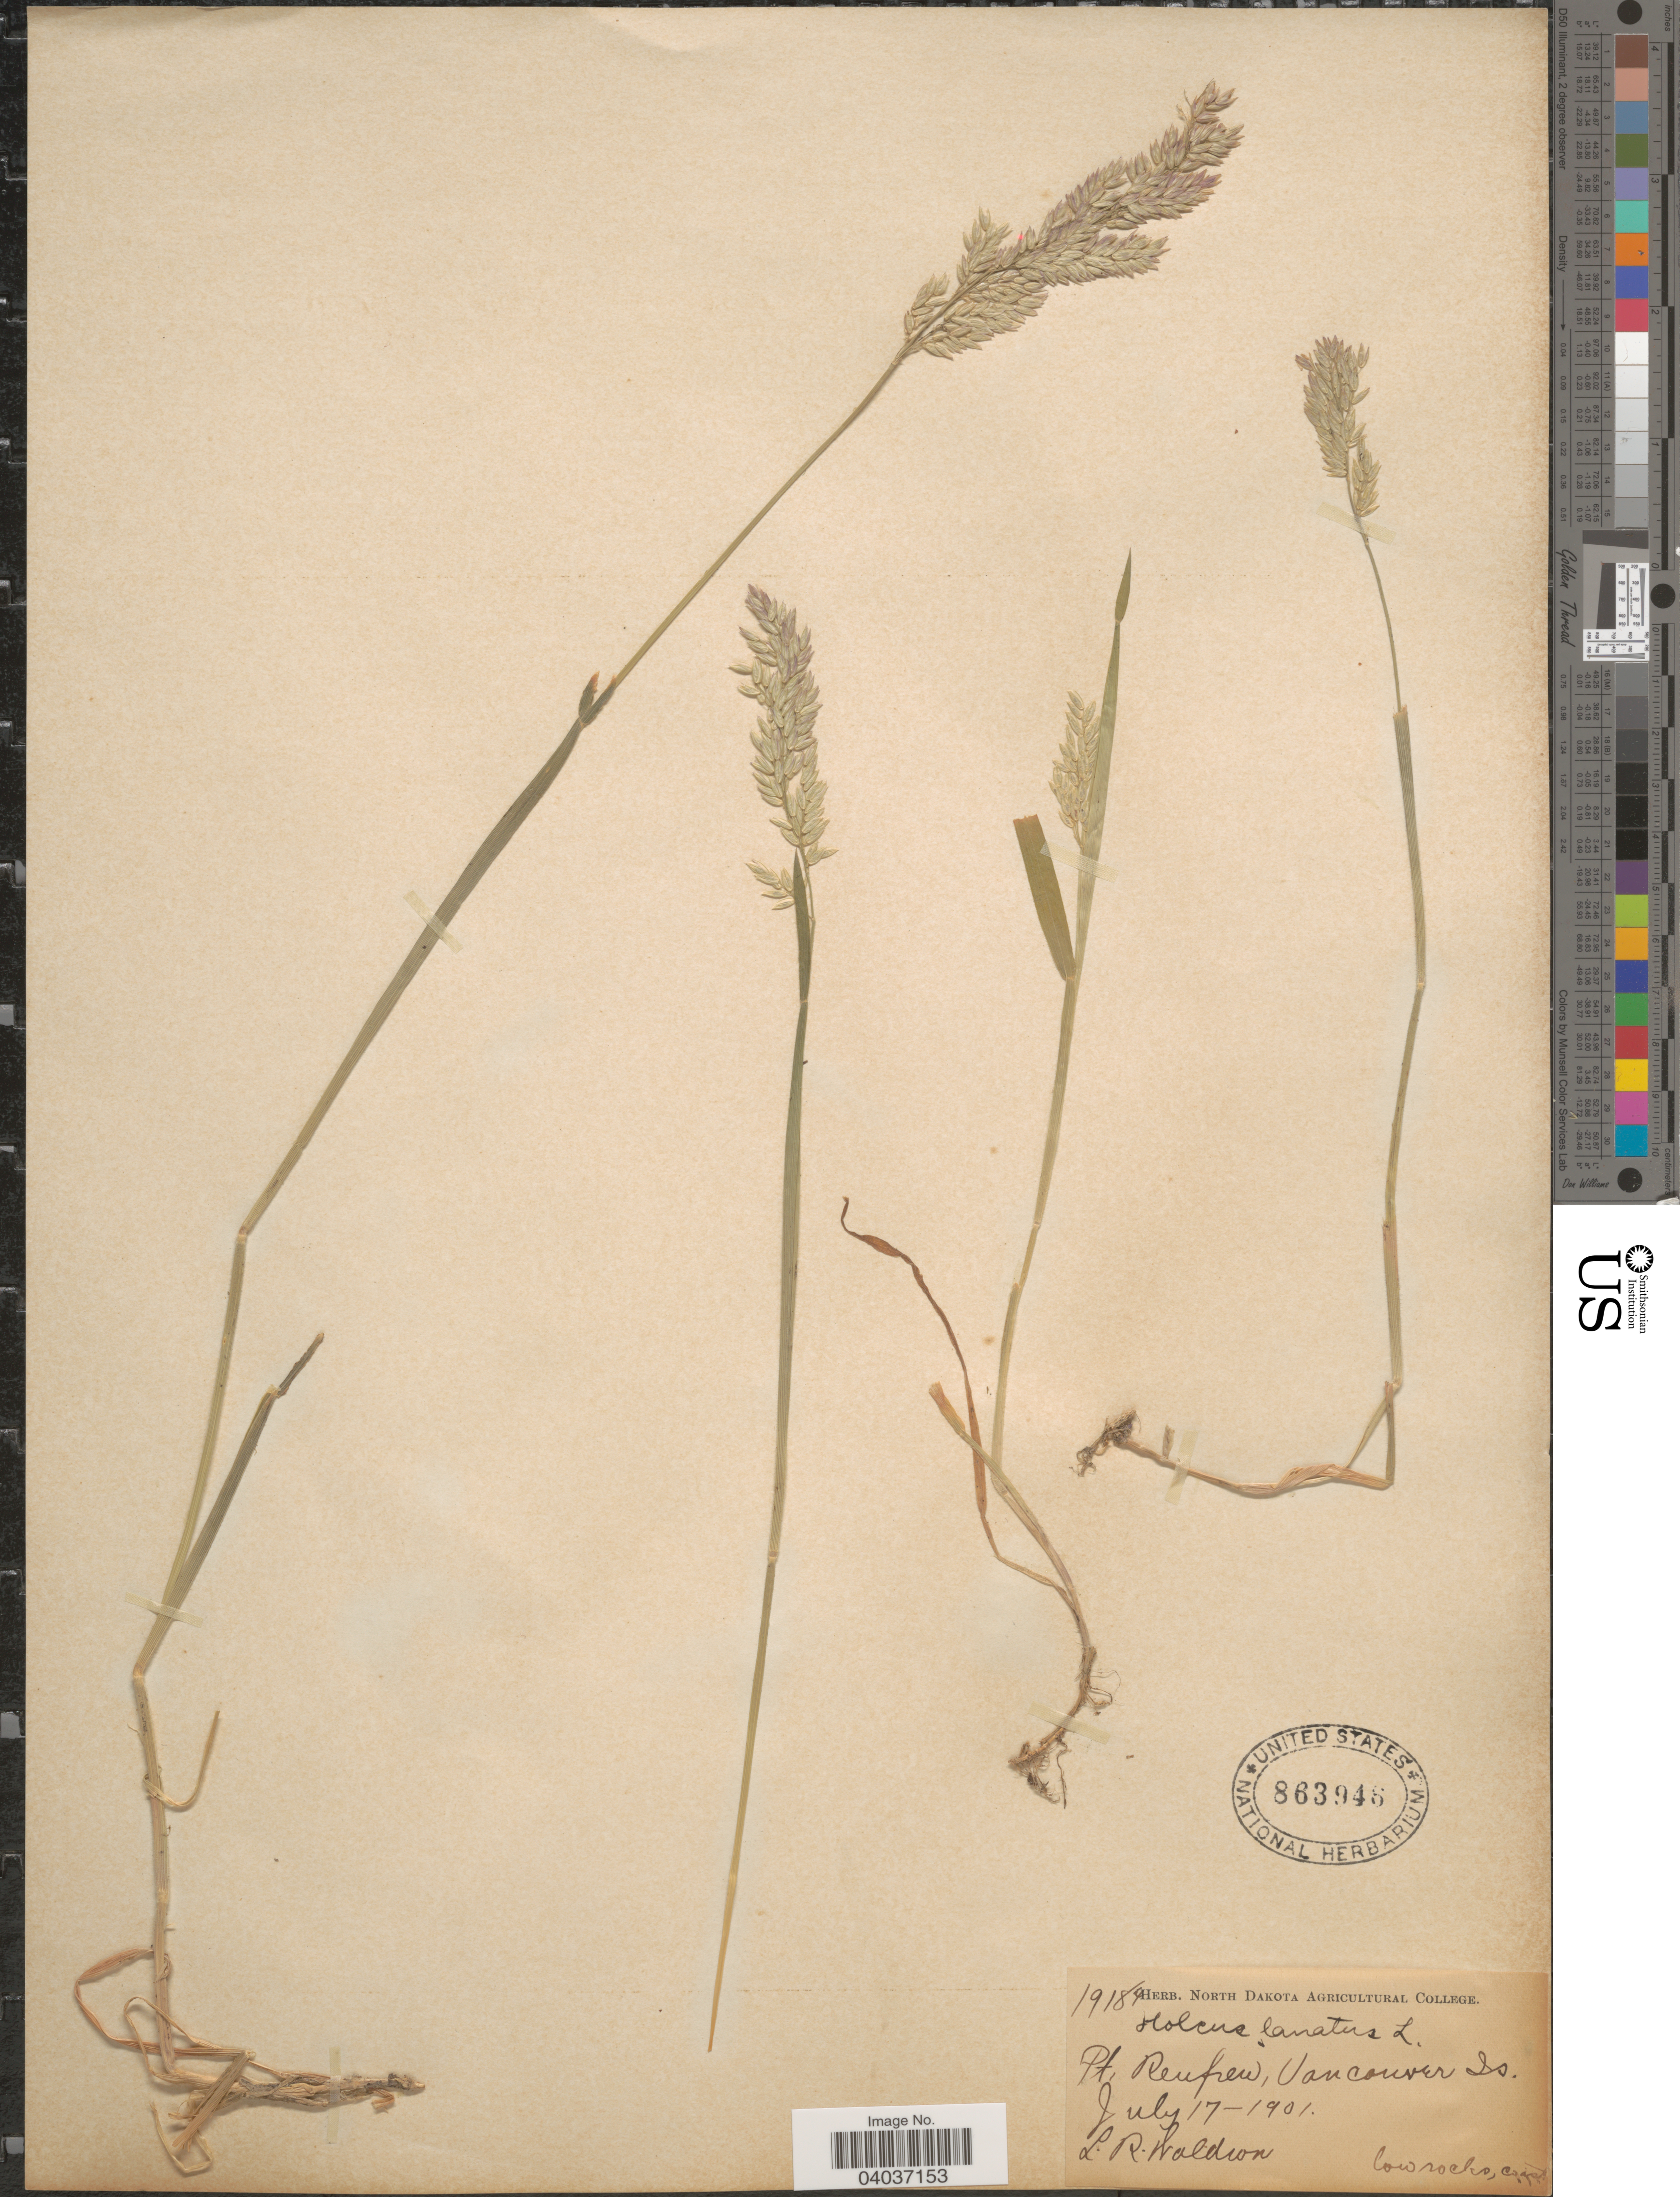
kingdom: Plantae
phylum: Tracheophyta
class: Liliopsida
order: Poales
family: Poaceae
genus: Holcus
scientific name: Holcus lanatus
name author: L.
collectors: L. Waldron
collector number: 19184*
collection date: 1901-07-17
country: Canada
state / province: British Columbia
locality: Pt. Renfrew, Vancouver Is.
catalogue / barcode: US 863946